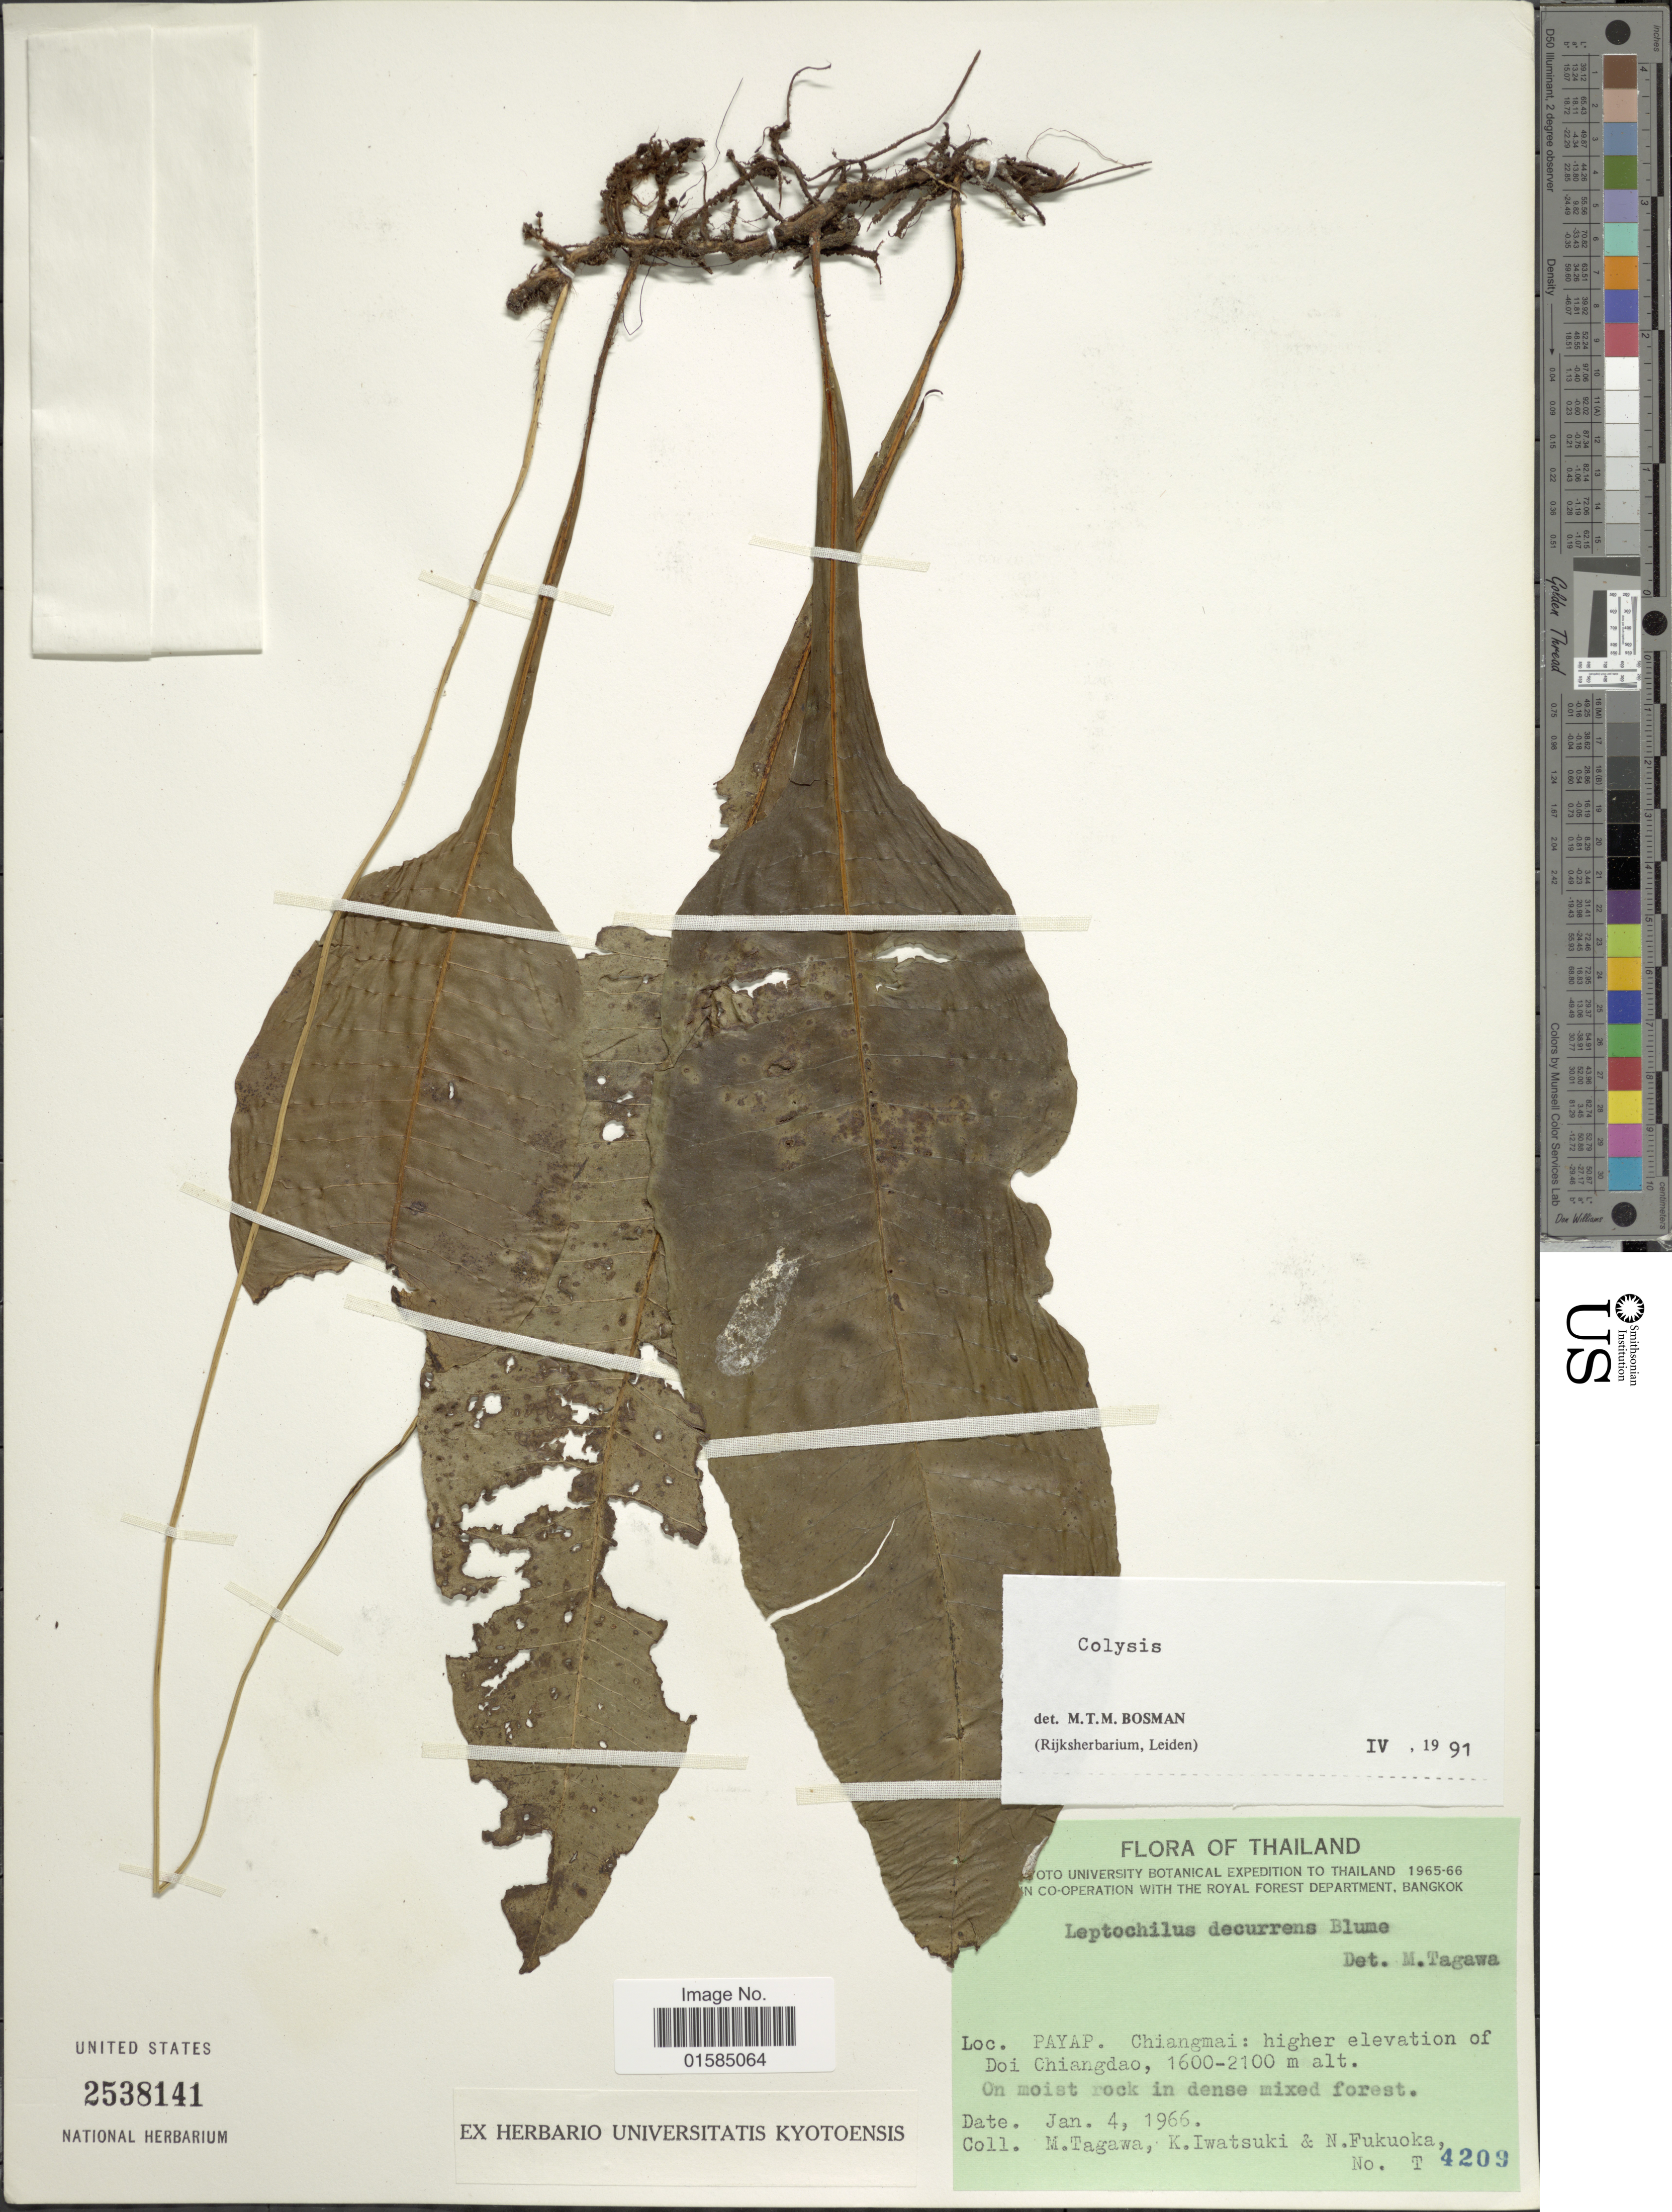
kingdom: Plantae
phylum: Tracheophyta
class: Polypodiopsida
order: Polypodiales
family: Polypodiaceae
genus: Leptochilus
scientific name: Leptochilus decurrens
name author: Blume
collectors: M. Tagawa, K. Iwatsuki & N. Fukuoka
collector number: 4209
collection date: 1966-01-04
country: Thailand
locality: Thailand, Payap. Chiangmai: higher elevation of Doi Chiandao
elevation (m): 1600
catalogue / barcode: US 2538141